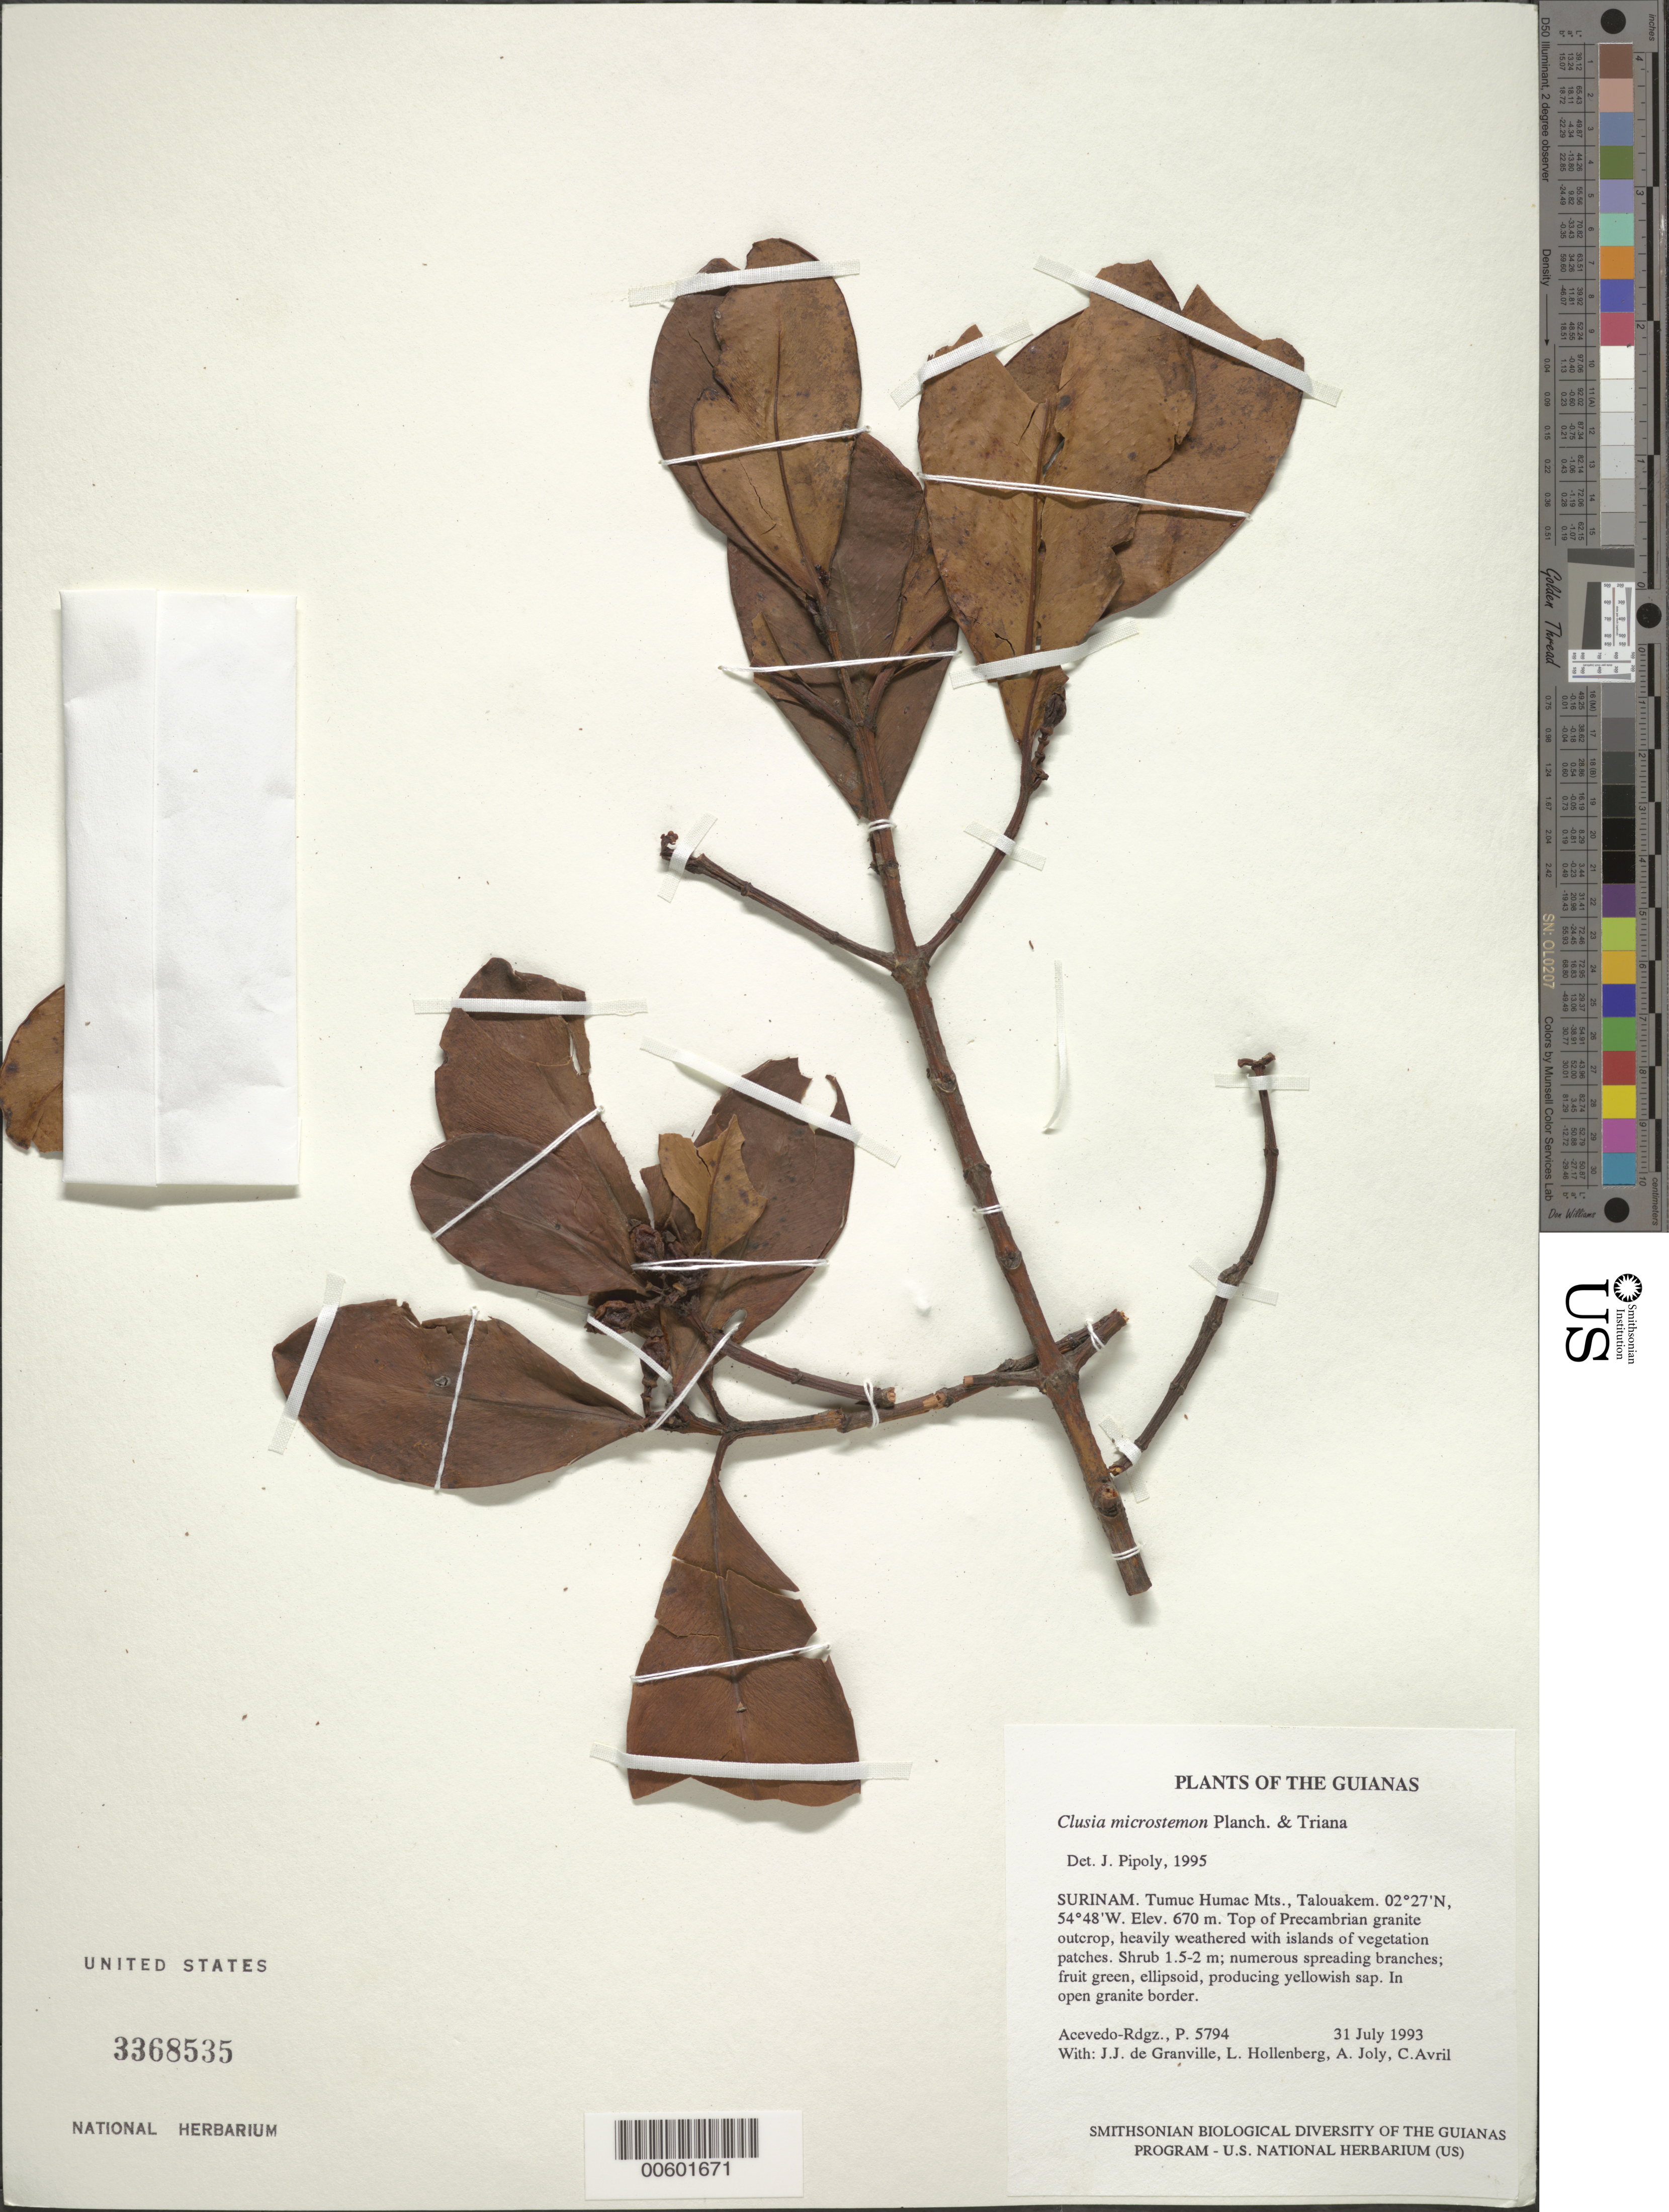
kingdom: Plantae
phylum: Tracheophyta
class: Magnoliopsida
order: Malpighiales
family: Clusiaceae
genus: Clusia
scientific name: Clusia microstemon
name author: Planch. & Triana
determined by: Pipoly, J. J., III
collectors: P. Acevedo-Rodr., J.-J. de Granville, L. Hollenberg, A. Joly & C. Avril de Maria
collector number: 5794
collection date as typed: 31 Jul 1993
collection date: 1993-07-31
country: Suriname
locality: Tumuc Humac Mts., Talouakem.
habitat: On open granite boulder.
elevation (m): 670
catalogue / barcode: US 3368535